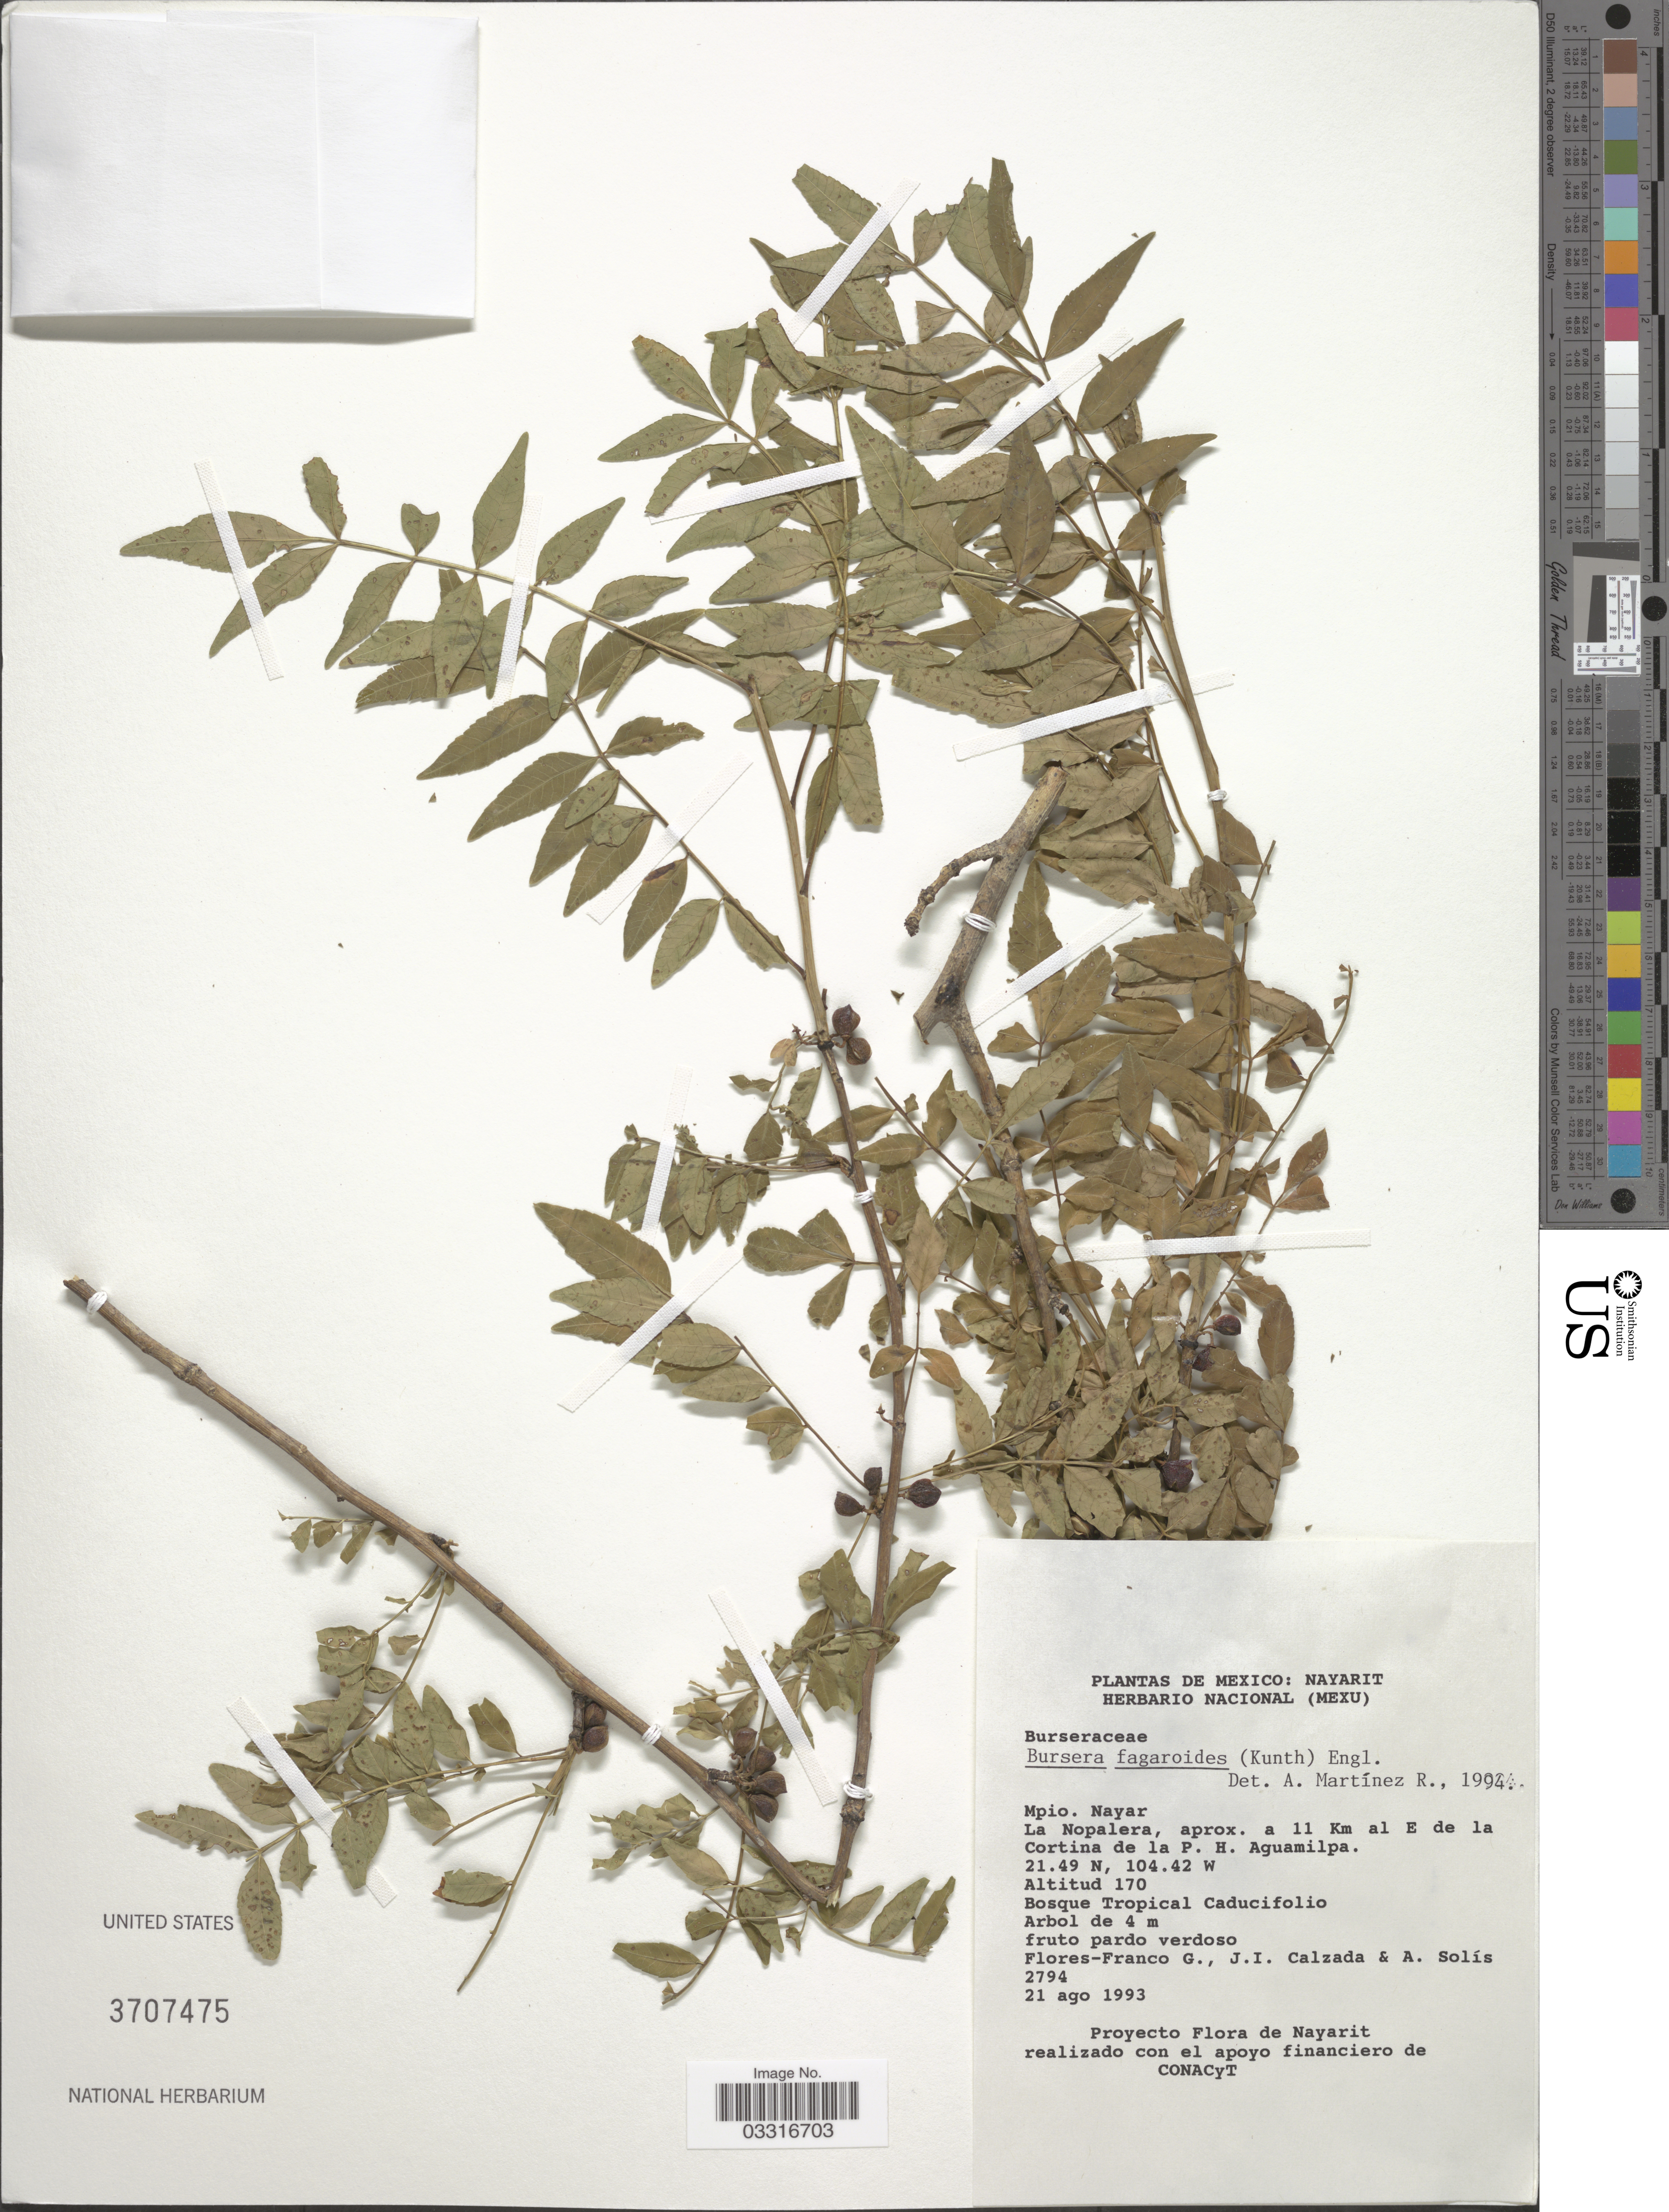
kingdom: Plantae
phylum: Tracheophyta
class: Magnoliopsida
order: Sapindales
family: Burseraceae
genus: Bursera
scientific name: Bursera fagaroides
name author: (Kunth) Engl.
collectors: G. Flores F., J. I. Calzada & A. Solis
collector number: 2794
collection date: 1993-08-21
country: Mexico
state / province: Nayarit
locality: Mpio. Nayar, La Nopalera, approx. a 11 Km al E de la Cortina de la P.H. Aguamilpa.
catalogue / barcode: US 3707475